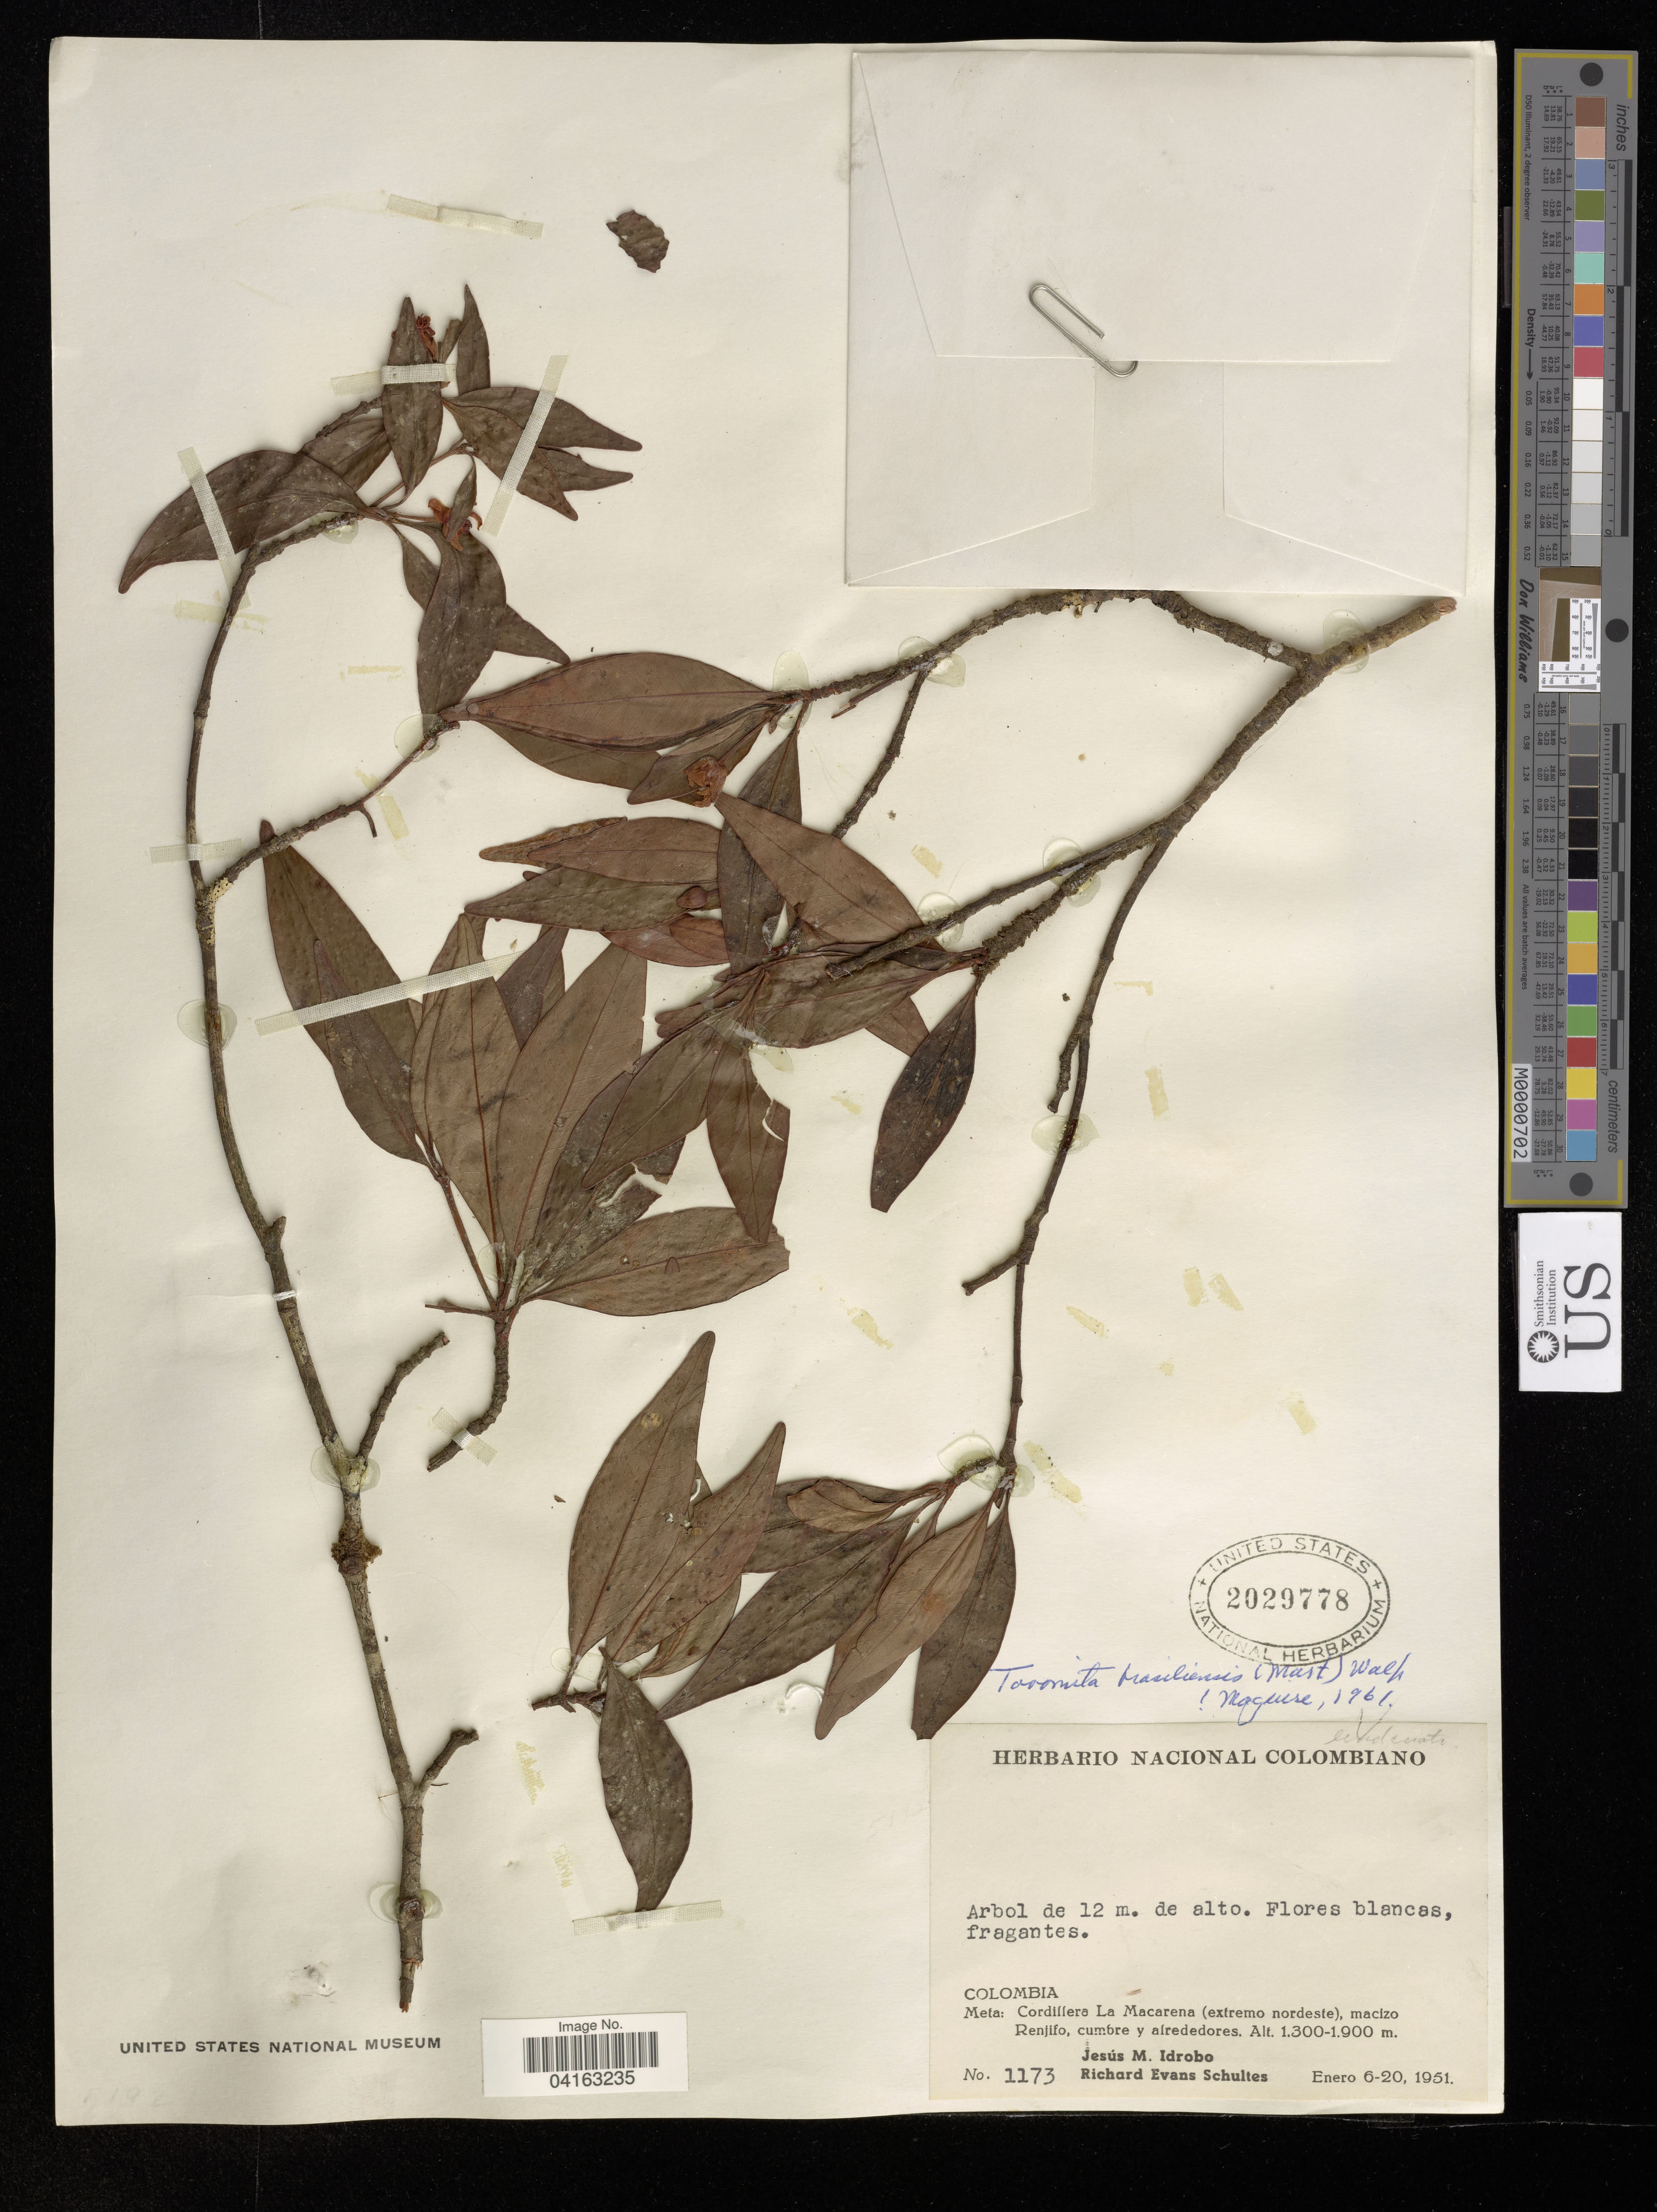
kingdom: Plantae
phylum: Tracheophyta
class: Magnoliopsida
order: Malpighiales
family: Clusiaceae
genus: Tovomita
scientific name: Tovomita brasiliensis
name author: (Mart.) Walp.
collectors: J. M. Idrobo & R. Schultes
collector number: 1173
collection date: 1951-01-06/1951-01-20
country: Colombia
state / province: Meta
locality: Cordillers La Macarena (extremo nordeste), macizo Renjifo, cumbre y alrededores.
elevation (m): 1.3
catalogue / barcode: US 2029778